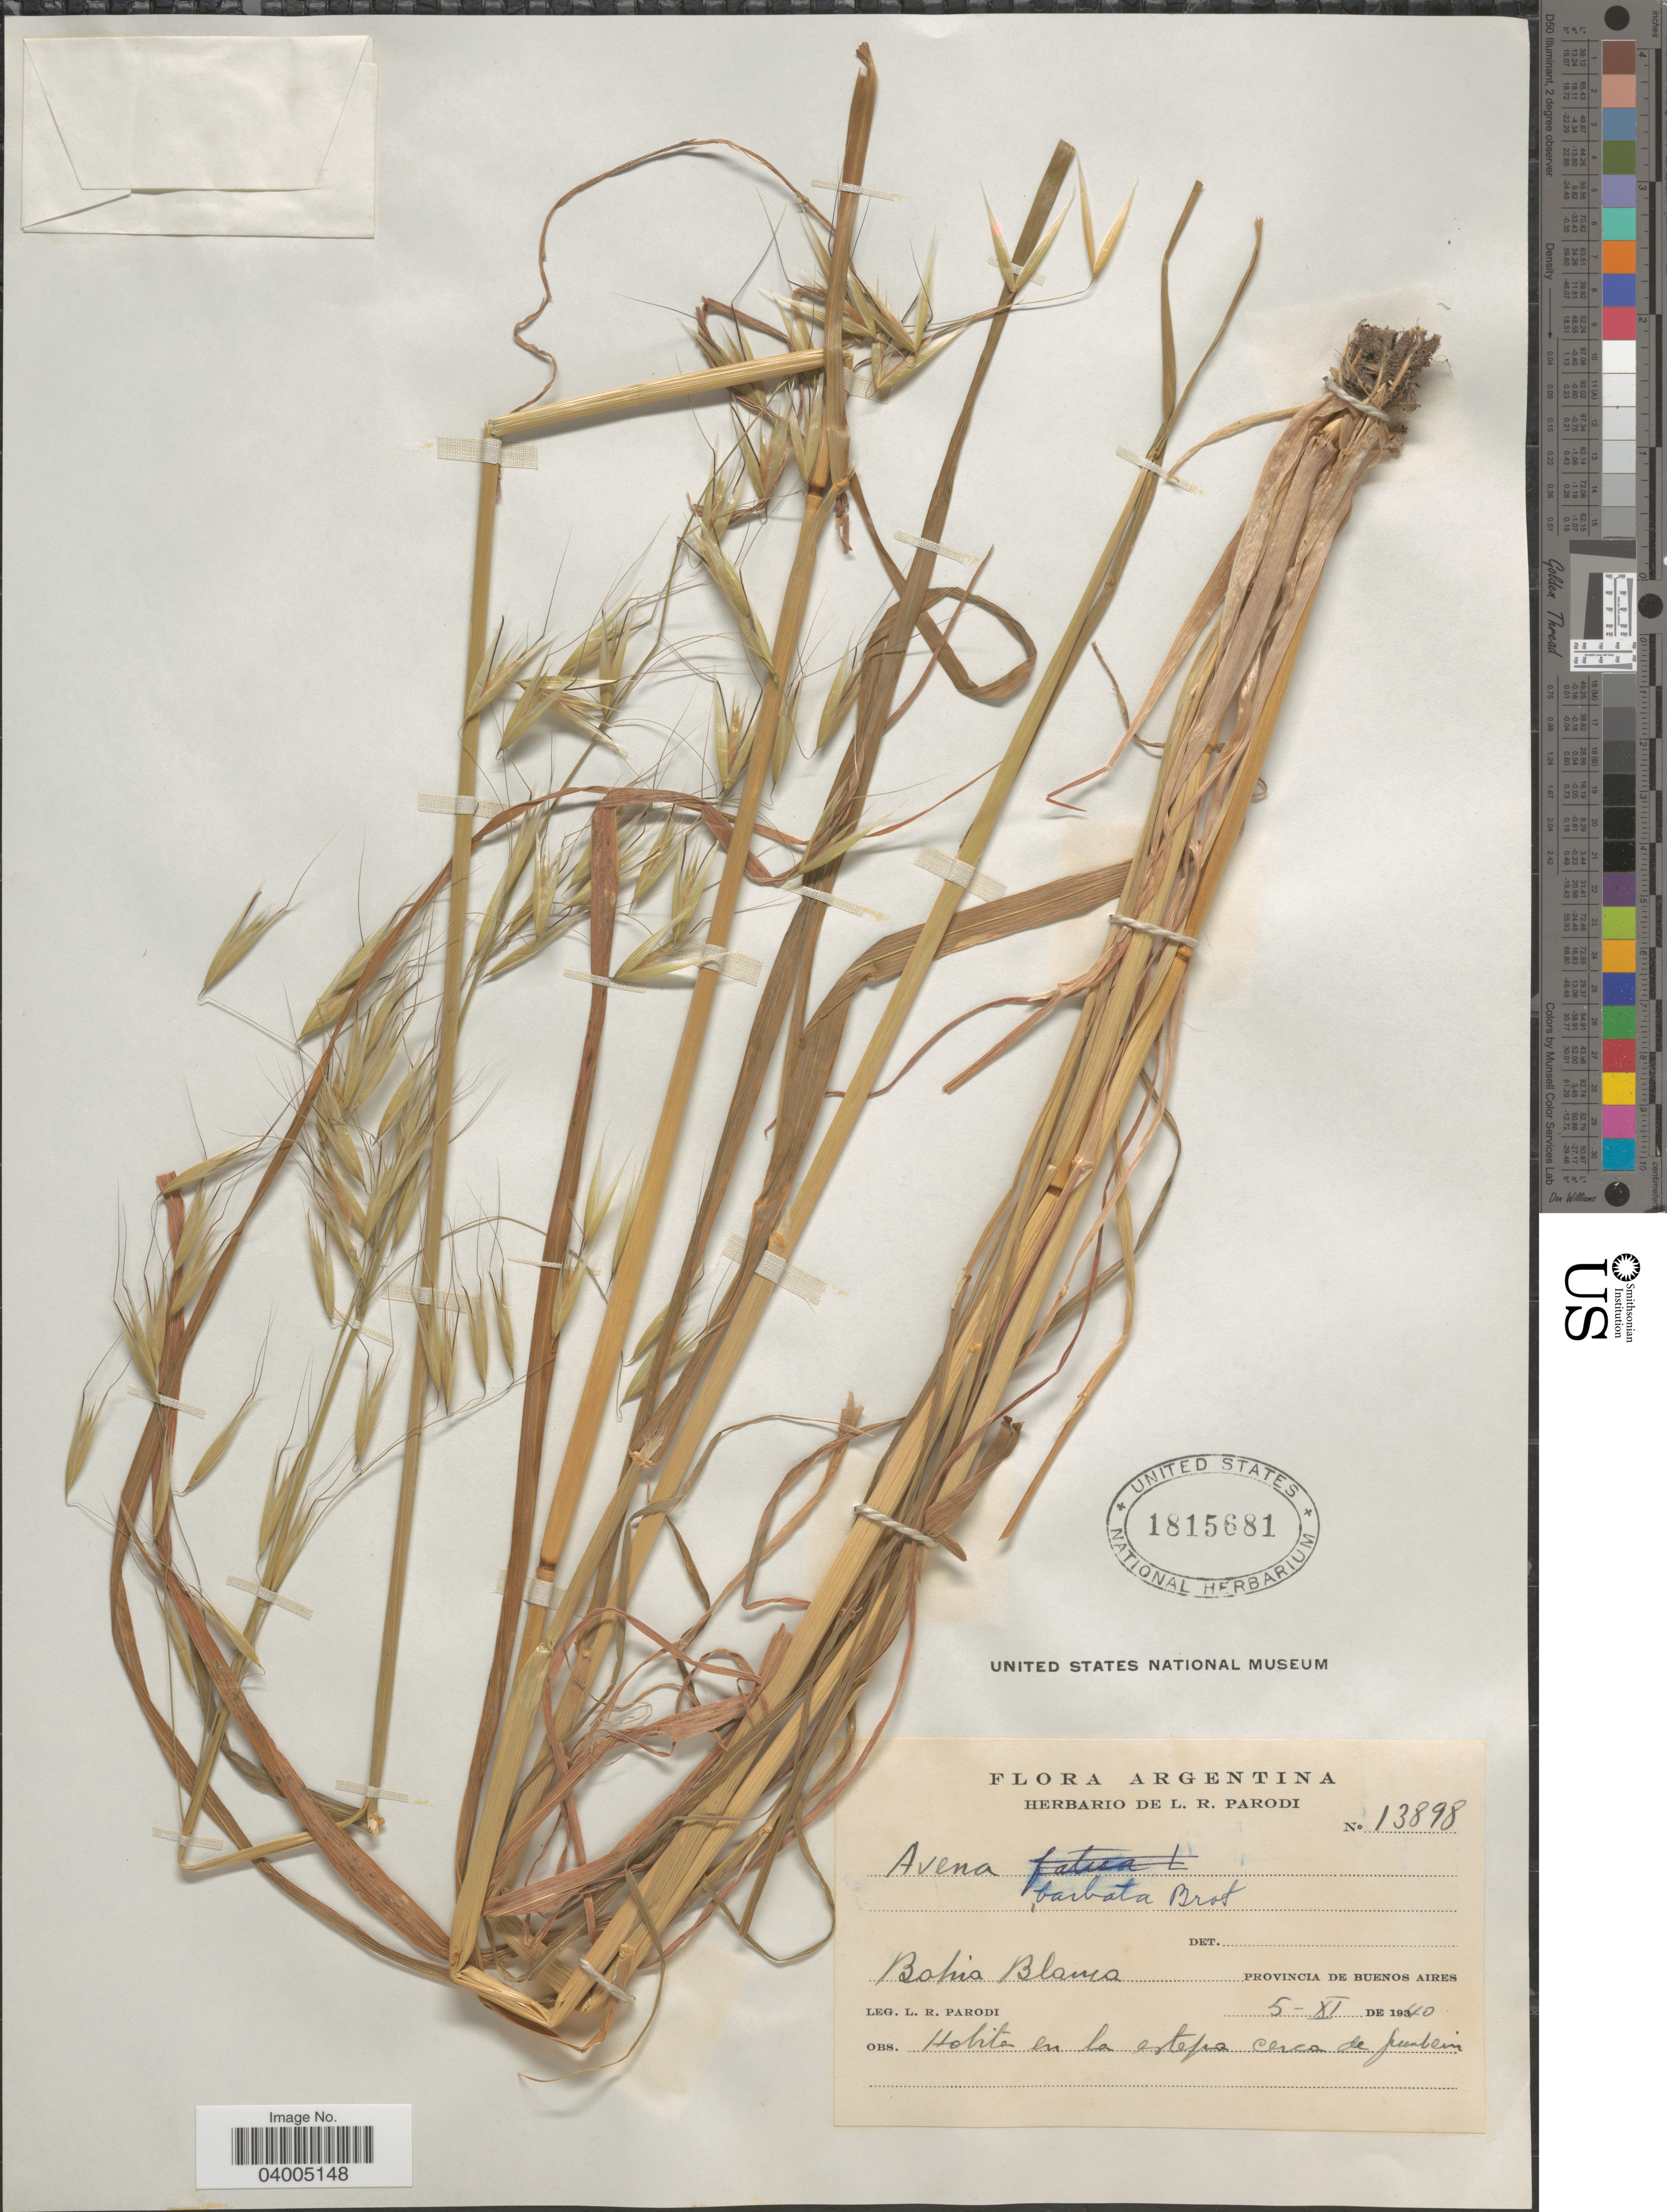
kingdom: Plantae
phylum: Tracheophyta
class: Liliopsida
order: Poales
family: Poaceae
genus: Avena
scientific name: Avena barbata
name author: Pott ex Link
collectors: L. R. Parodi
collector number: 13898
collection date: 1940-11-05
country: Argentina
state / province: Buenos Aires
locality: Bahia Blanca.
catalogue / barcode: US 1815681